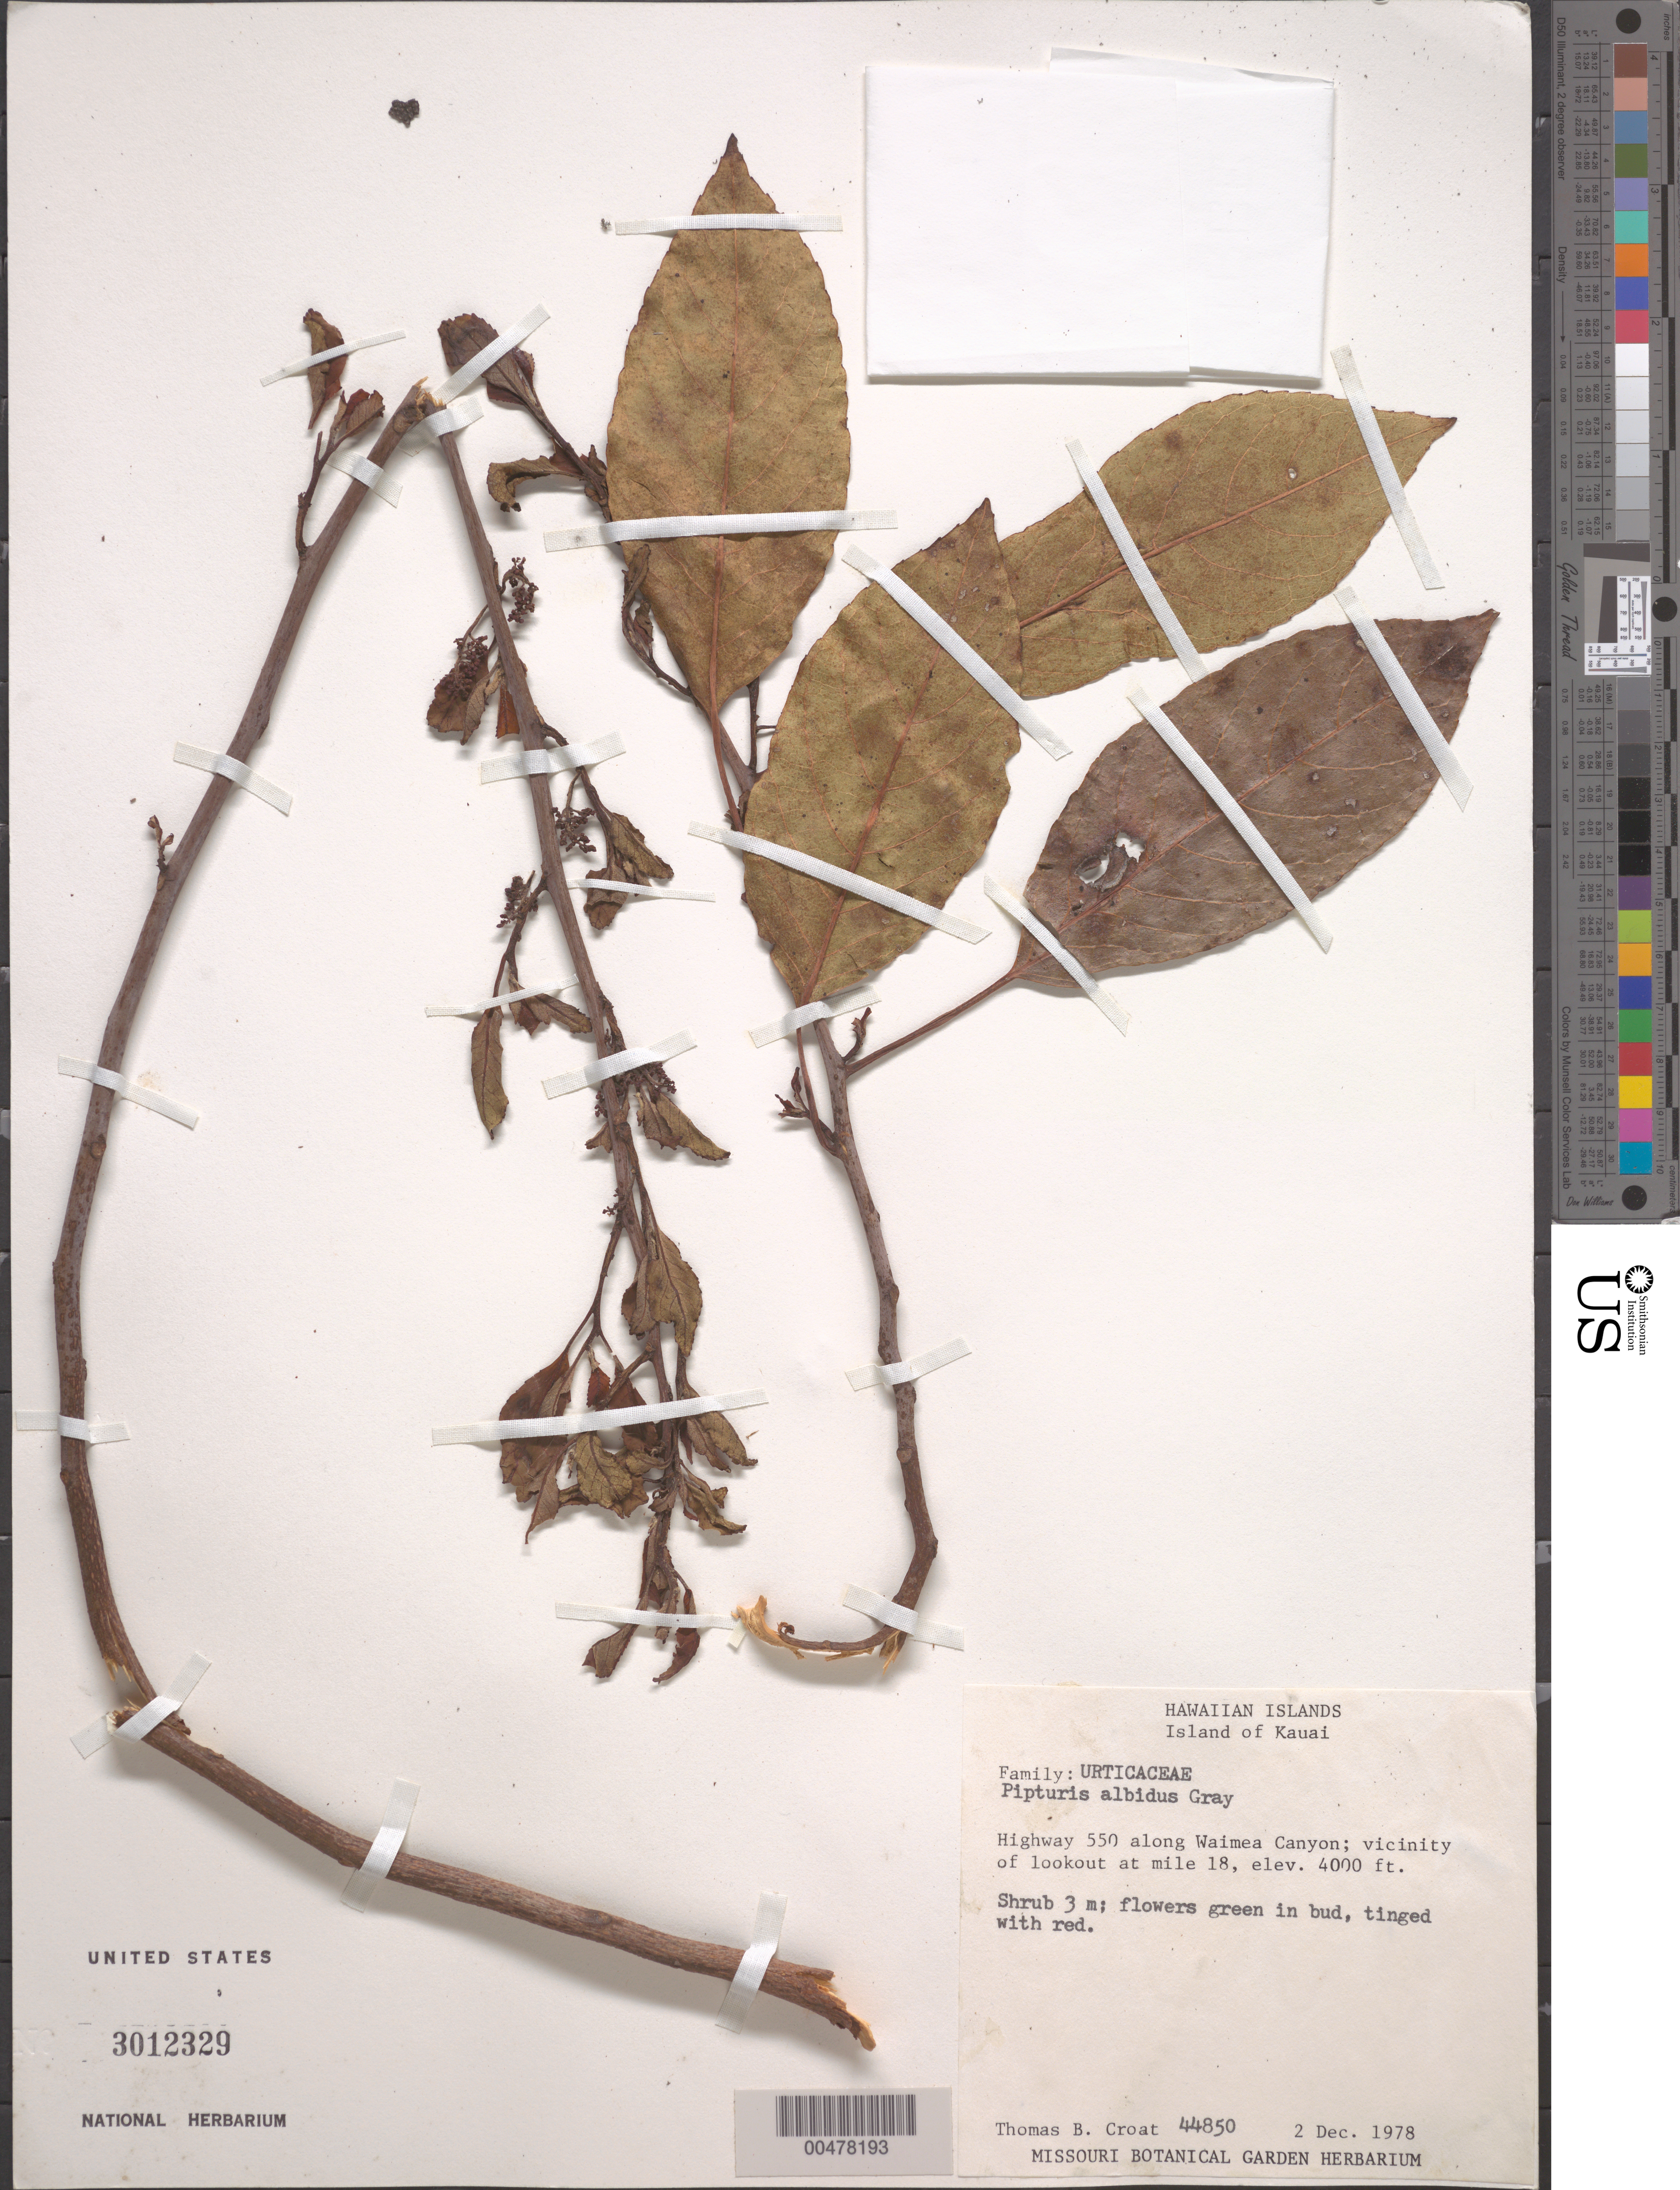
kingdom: Plantae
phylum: Tracheophyta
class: Magnoliopsida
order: Rosales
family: Urticaceae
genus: Pipturus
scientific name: Pipturus albidus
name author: (Hook. & Arn.) A. Gray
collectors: T. B. Croat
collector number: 44850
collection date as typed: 2 Dec 1978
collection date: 1978-12-02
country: United States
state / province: Hawaii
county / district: Kauai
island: Kaua'i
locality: Hwy 550 along Waimea Canyon, vicinity of lookout at mi 18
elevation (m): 1219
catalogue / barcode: US 3012329